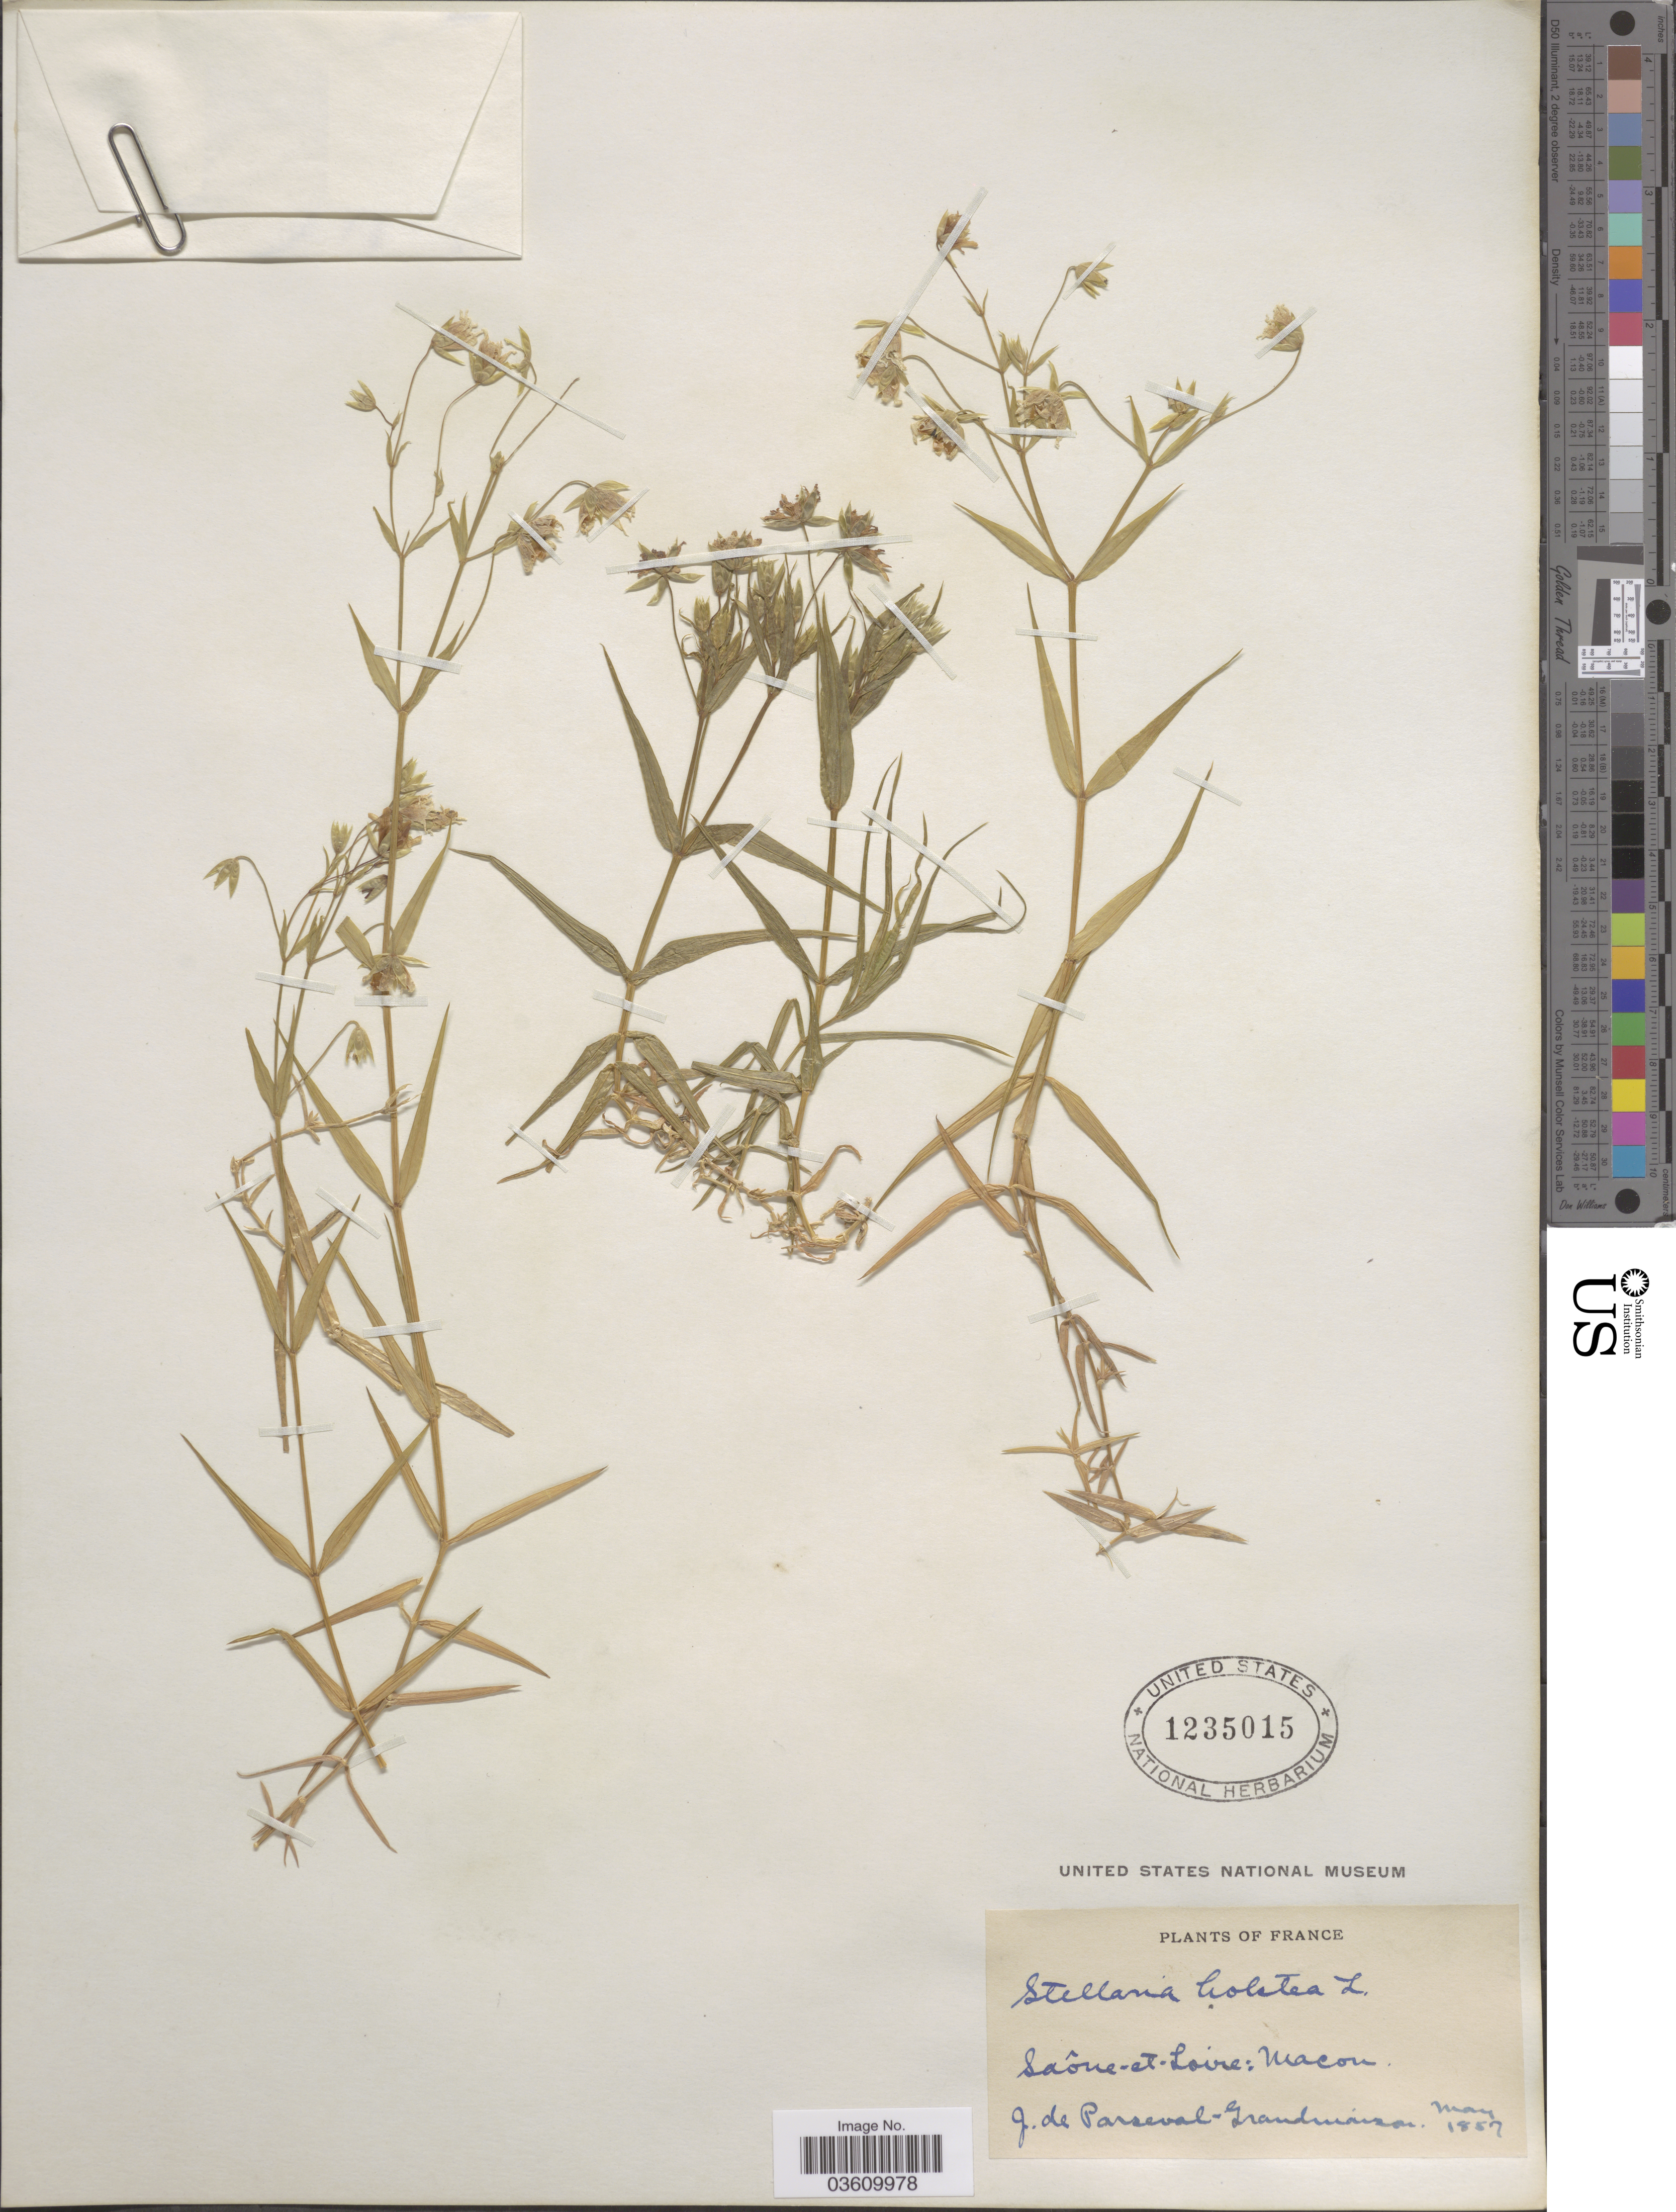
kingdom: Plantae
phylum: Tracheophyta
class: Magnoliopsida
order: Caryophyllales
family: Caryophyllaceae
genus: Rabelera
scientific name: Rabelera holostea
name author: (L.) M.T. Sharples & E.A. Tripp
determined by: U.S. National Herbarium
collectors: J. Parseval-Grandmaison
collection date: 1857-05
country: France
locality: Saône-et-Loire: Macon.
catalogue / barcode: US 1235015